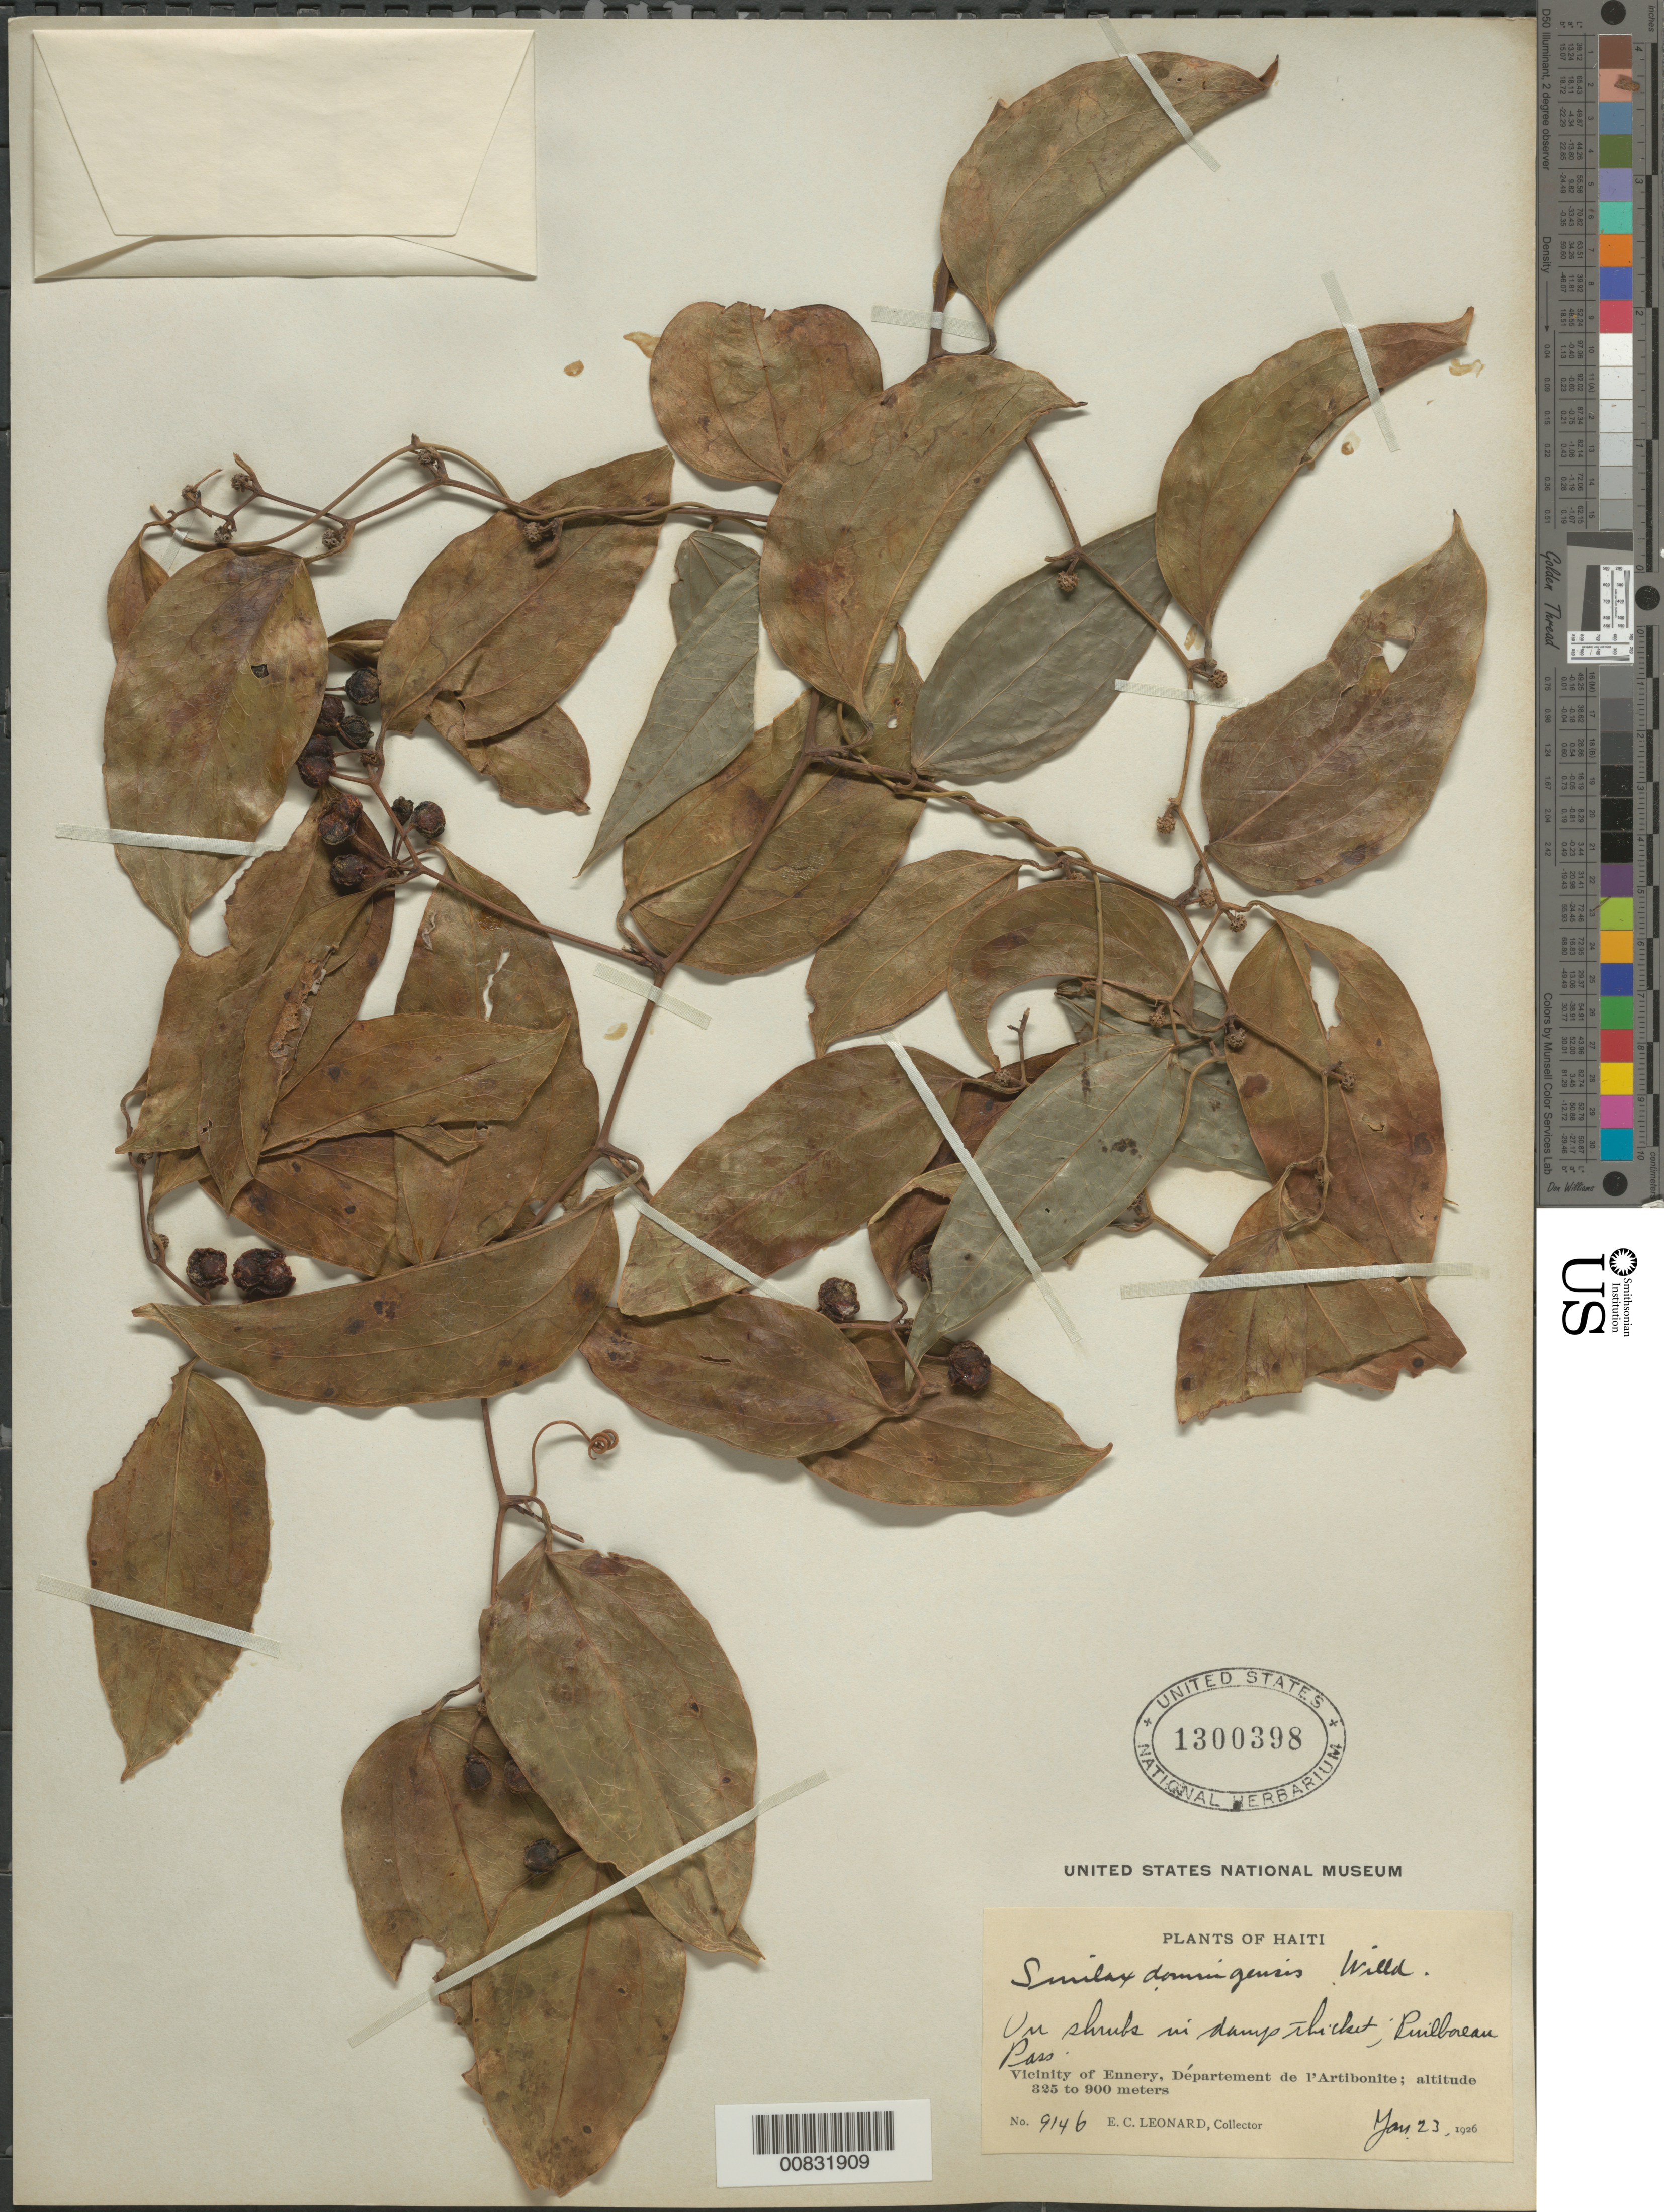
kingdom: Plantae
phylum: Tracheophyta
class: Liliopsida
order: Liliales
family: Smilacaceae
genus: Smilax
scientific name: Smilax domingensis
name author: Willd.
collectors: E. C. Leonard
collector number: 9146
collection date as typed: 23 Jan 1926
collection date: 1926-01-23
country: Haiti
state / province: Artibonite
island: Hispaniola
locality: Vicinity of Ennery, Puilboreau Pass.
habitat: On shrubs in damp thicket.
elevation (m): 325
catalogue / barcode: US 1300398